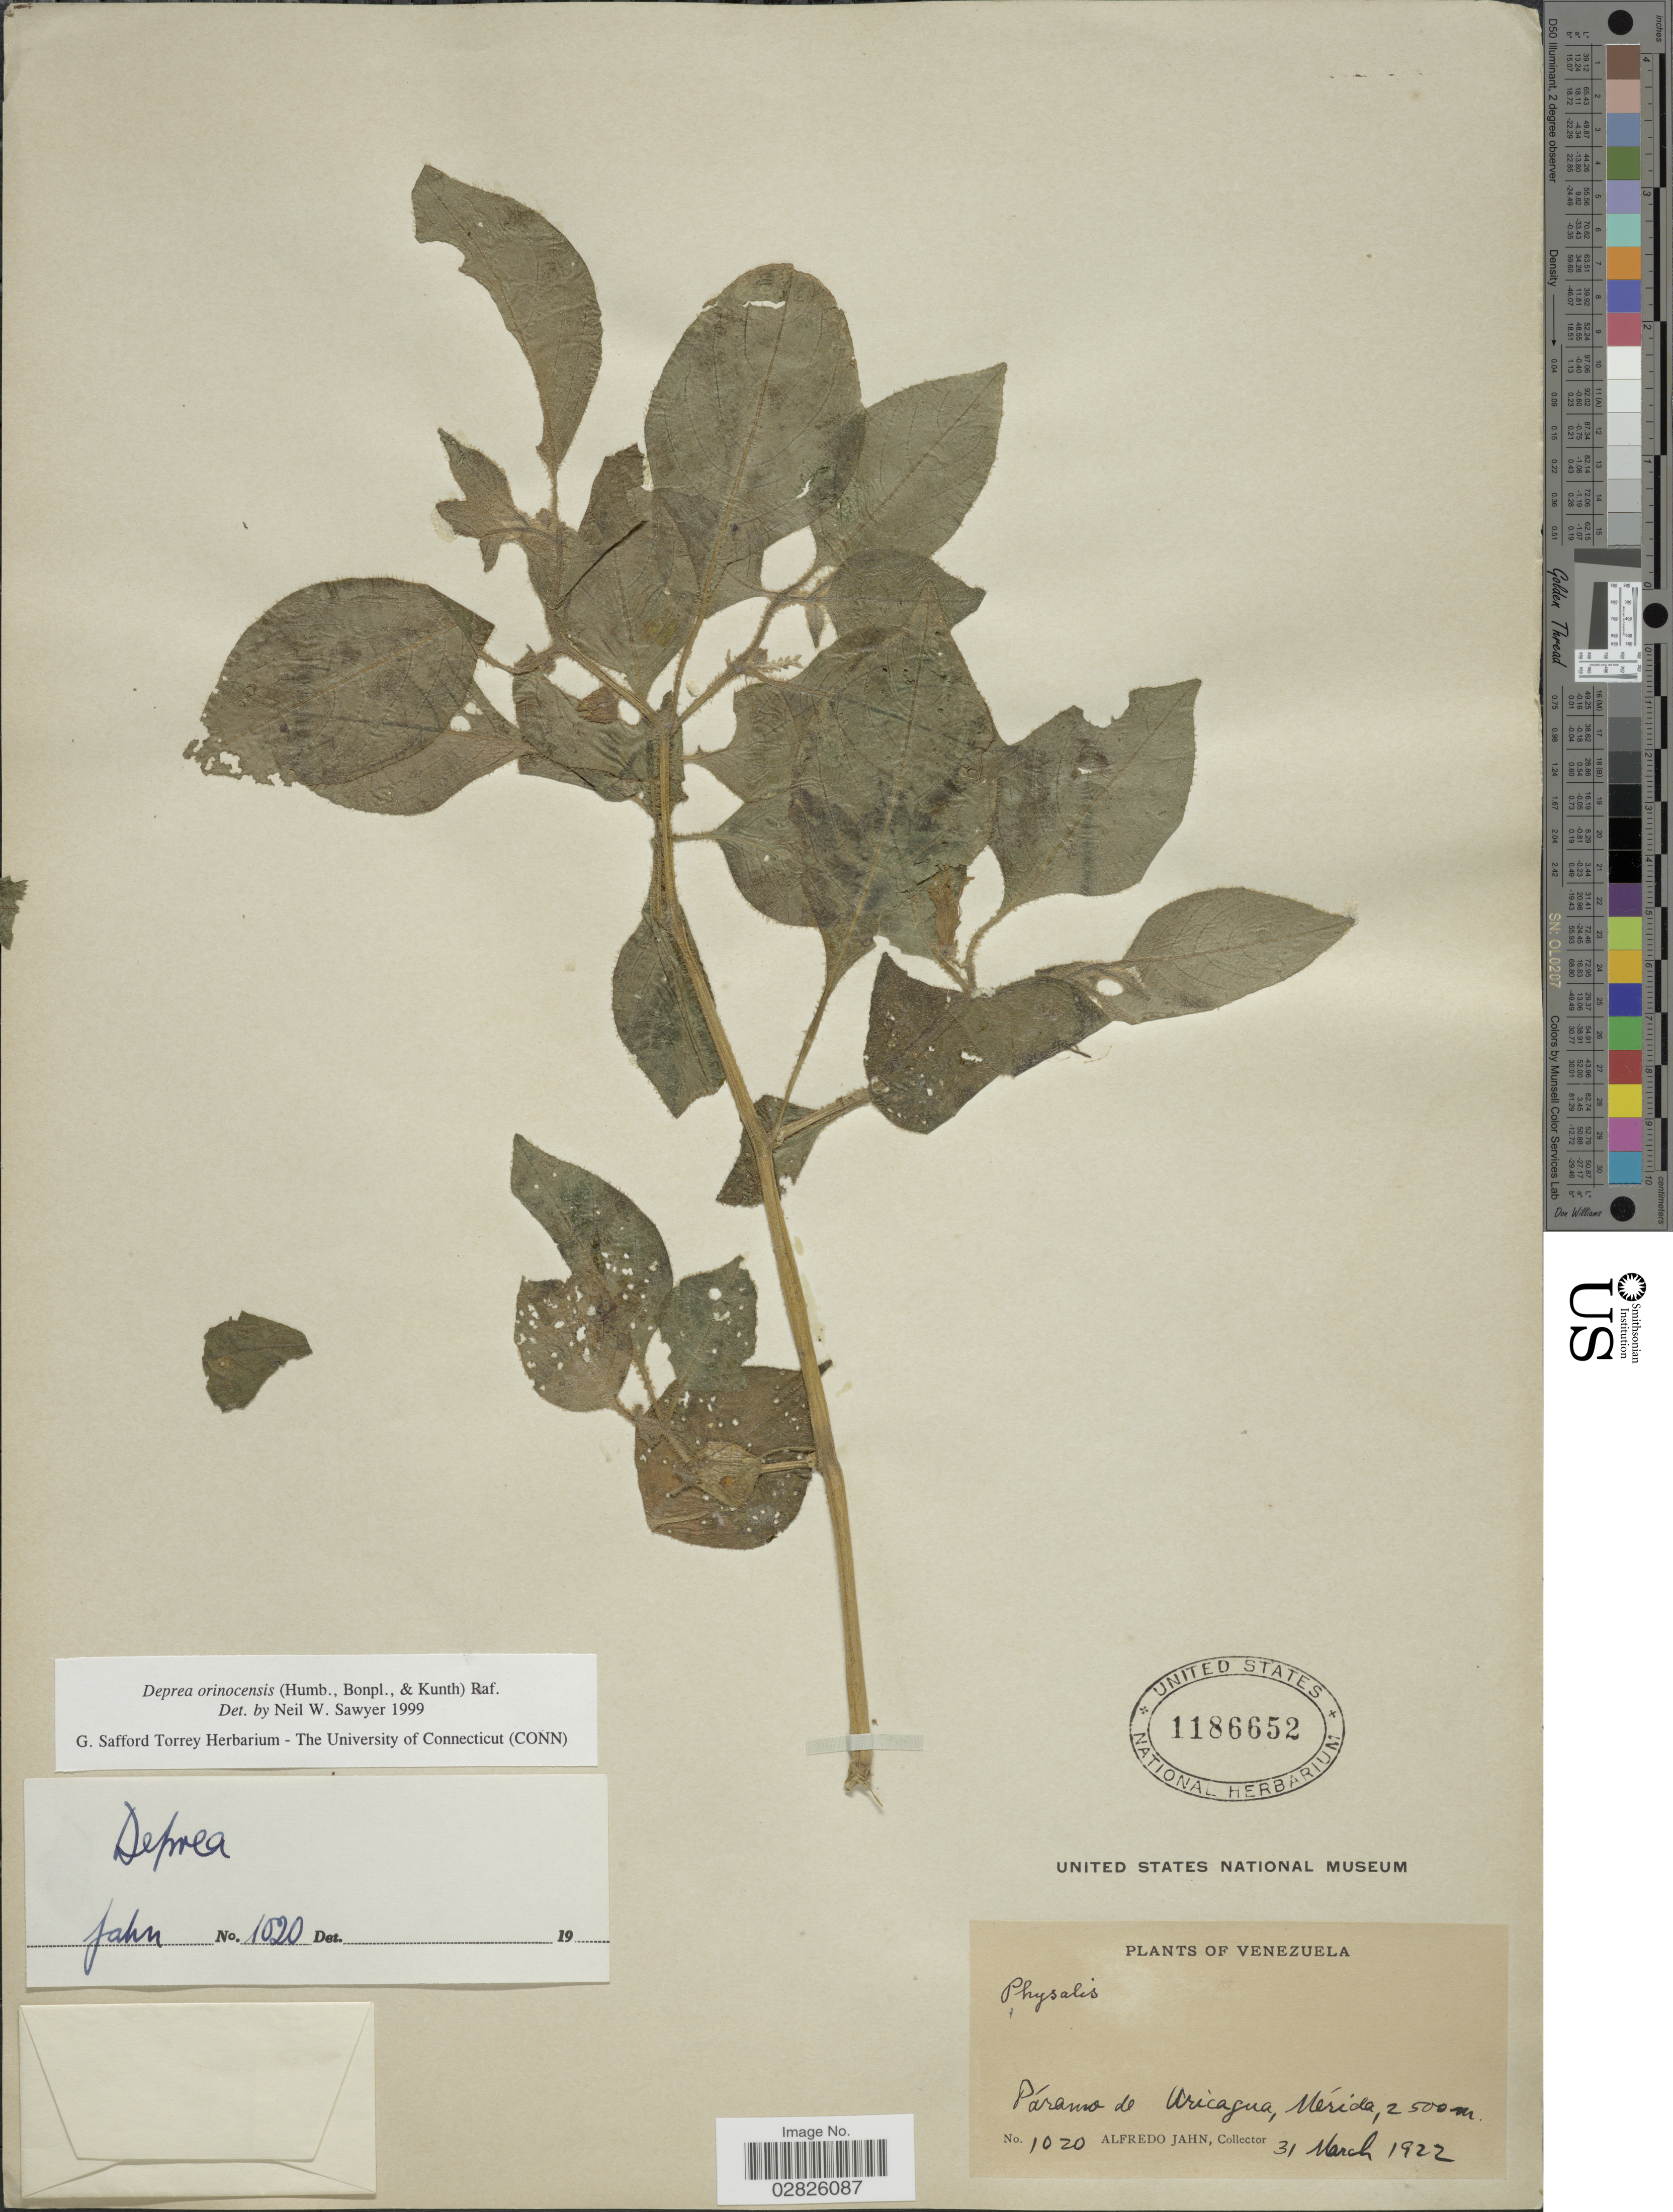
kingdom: Plantae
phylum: Tracheophyta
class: Magnoliopsida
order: Solanales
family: Solanaceae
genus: Deprea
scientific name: Deprea orinocensis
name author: (Kunth) Raf.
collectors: A. Jahn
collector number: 1020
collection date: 1922-03-31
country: Venezuela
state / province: Mérida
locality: Páramo de Uricagua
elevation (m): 2500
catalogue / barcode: US 1186652